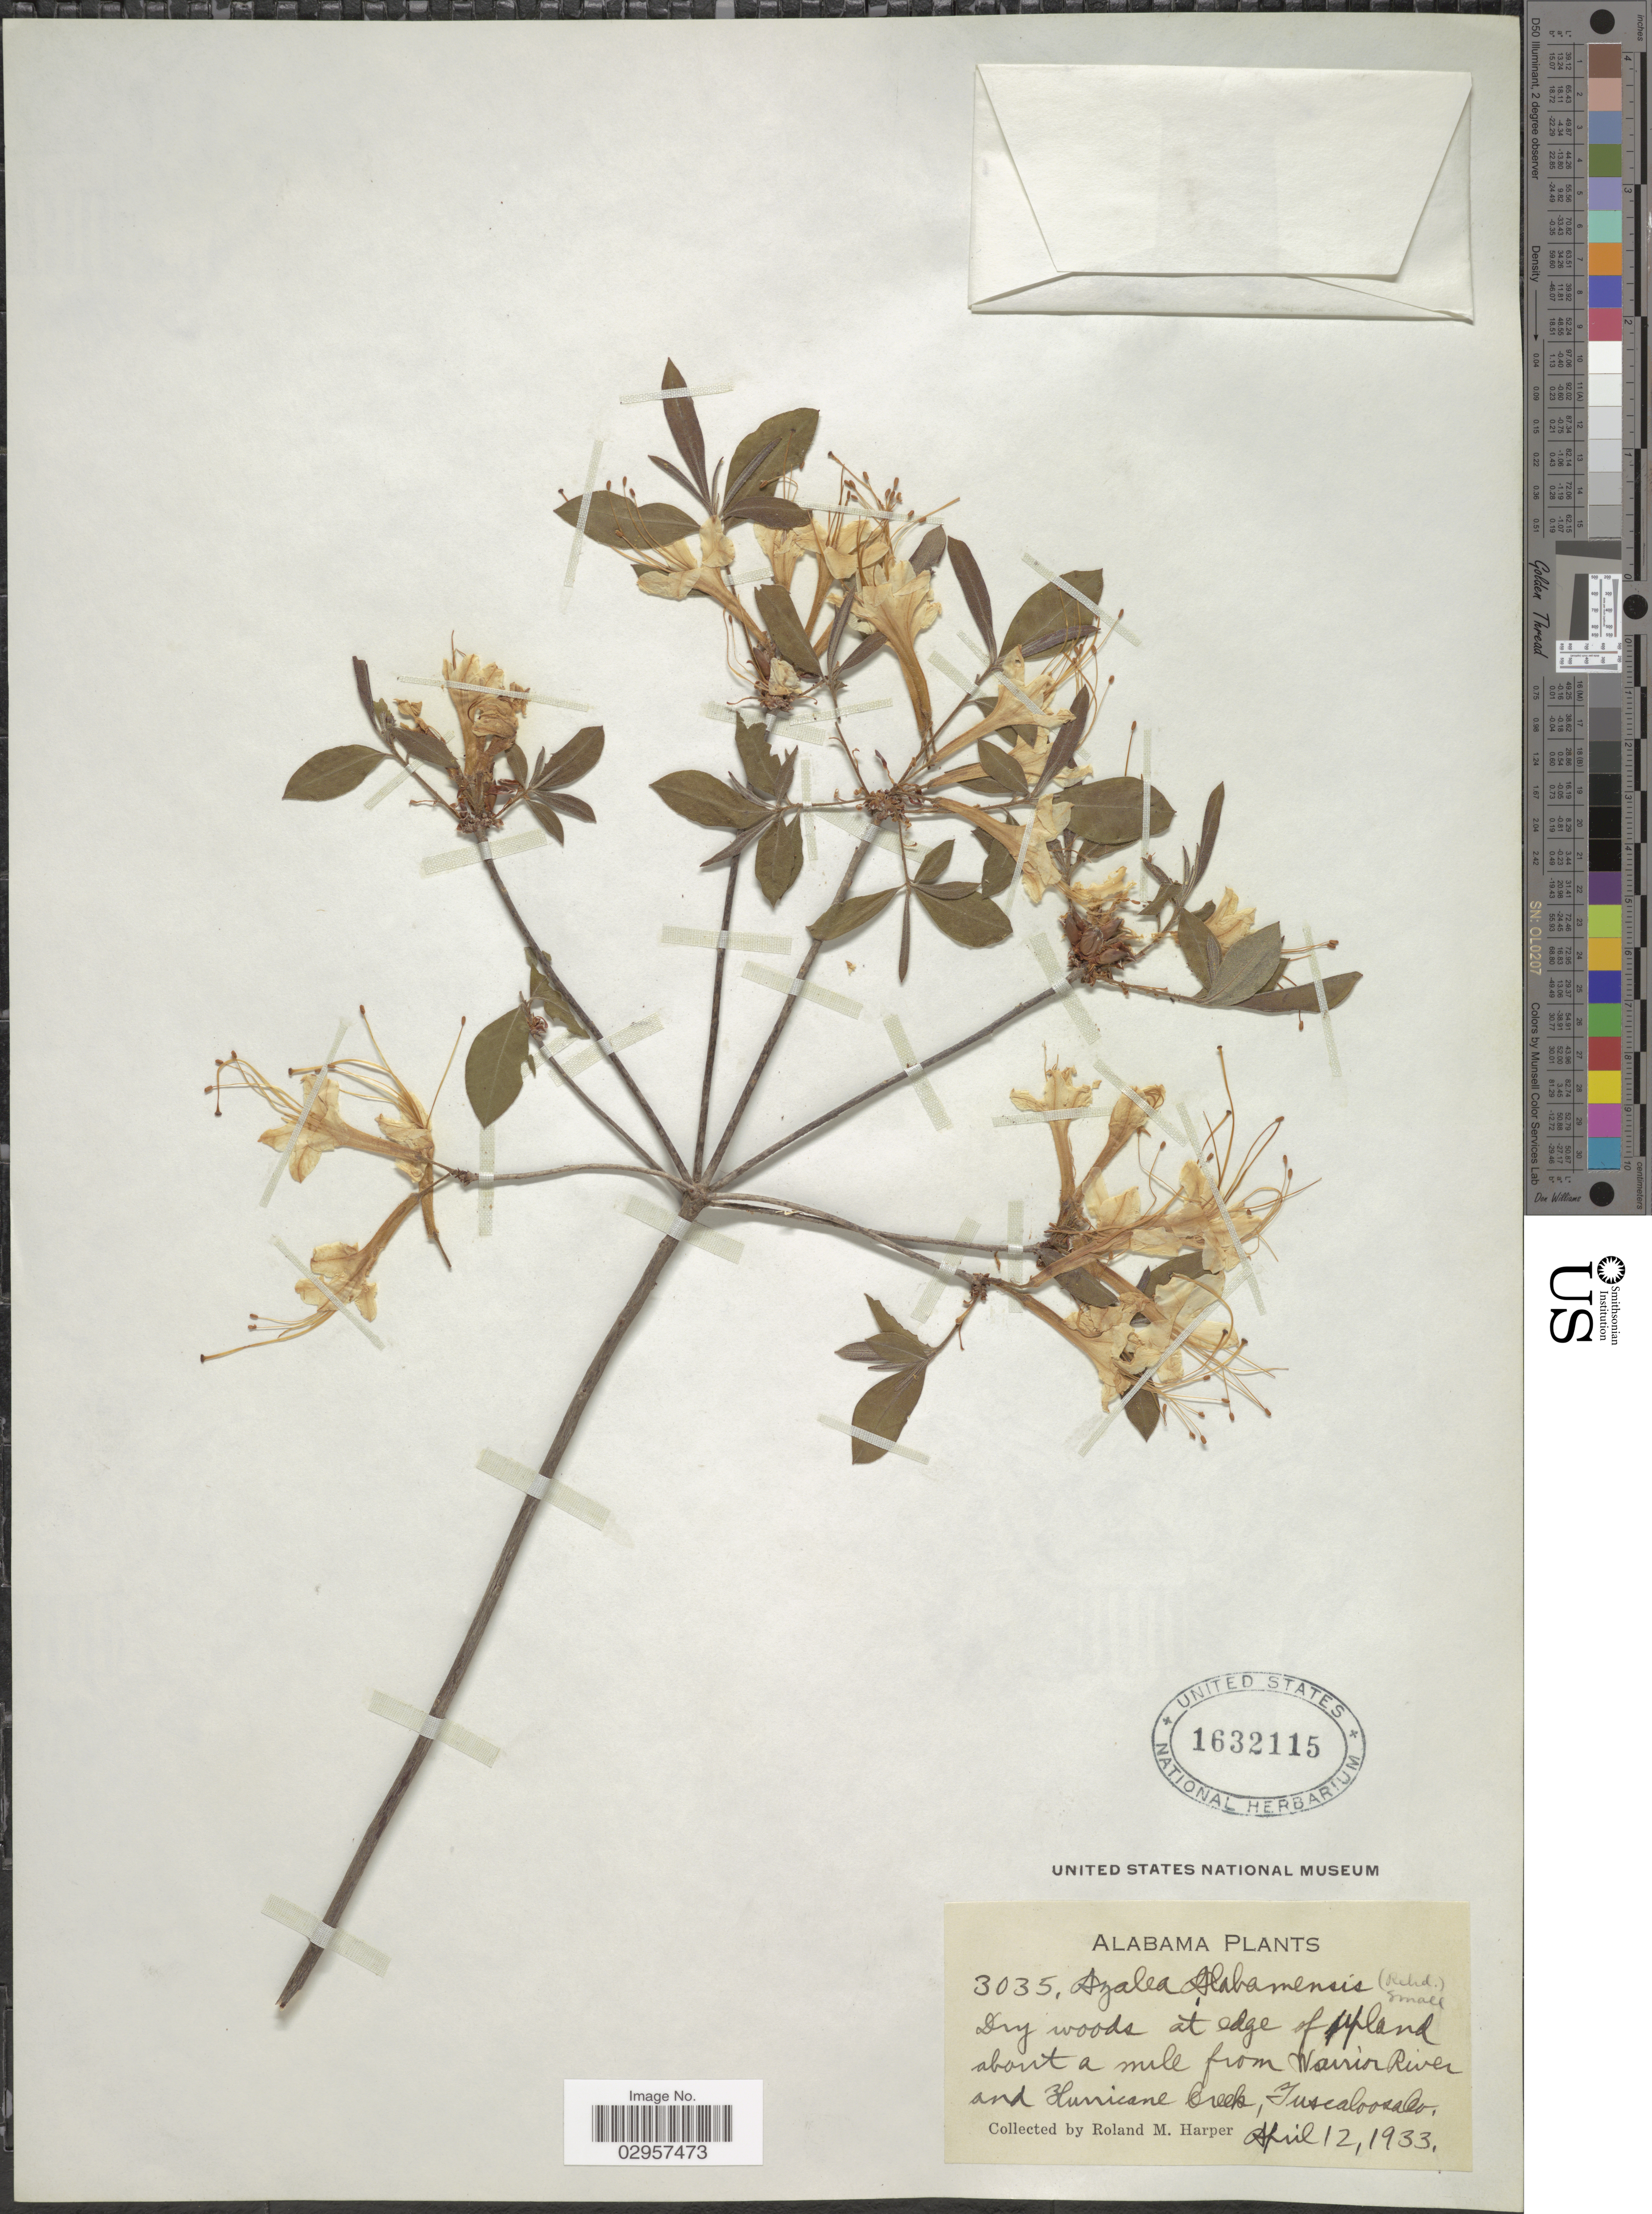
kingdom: Plantae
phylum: Tracheophyta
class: Magnoliopsida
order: Ericales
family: Ericaceae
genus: Rhododendron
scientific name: Rhododendron alabamense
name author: Rehder in E.H. Wilson & Rehder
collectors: R. M. Harper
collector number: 3035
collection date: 1933-04-12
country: United States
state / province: Alabama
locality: At edge of upland about a mile from Warrior River and Hurricane Creeks, Tuscaloosa Co.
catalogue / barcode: US 1632115